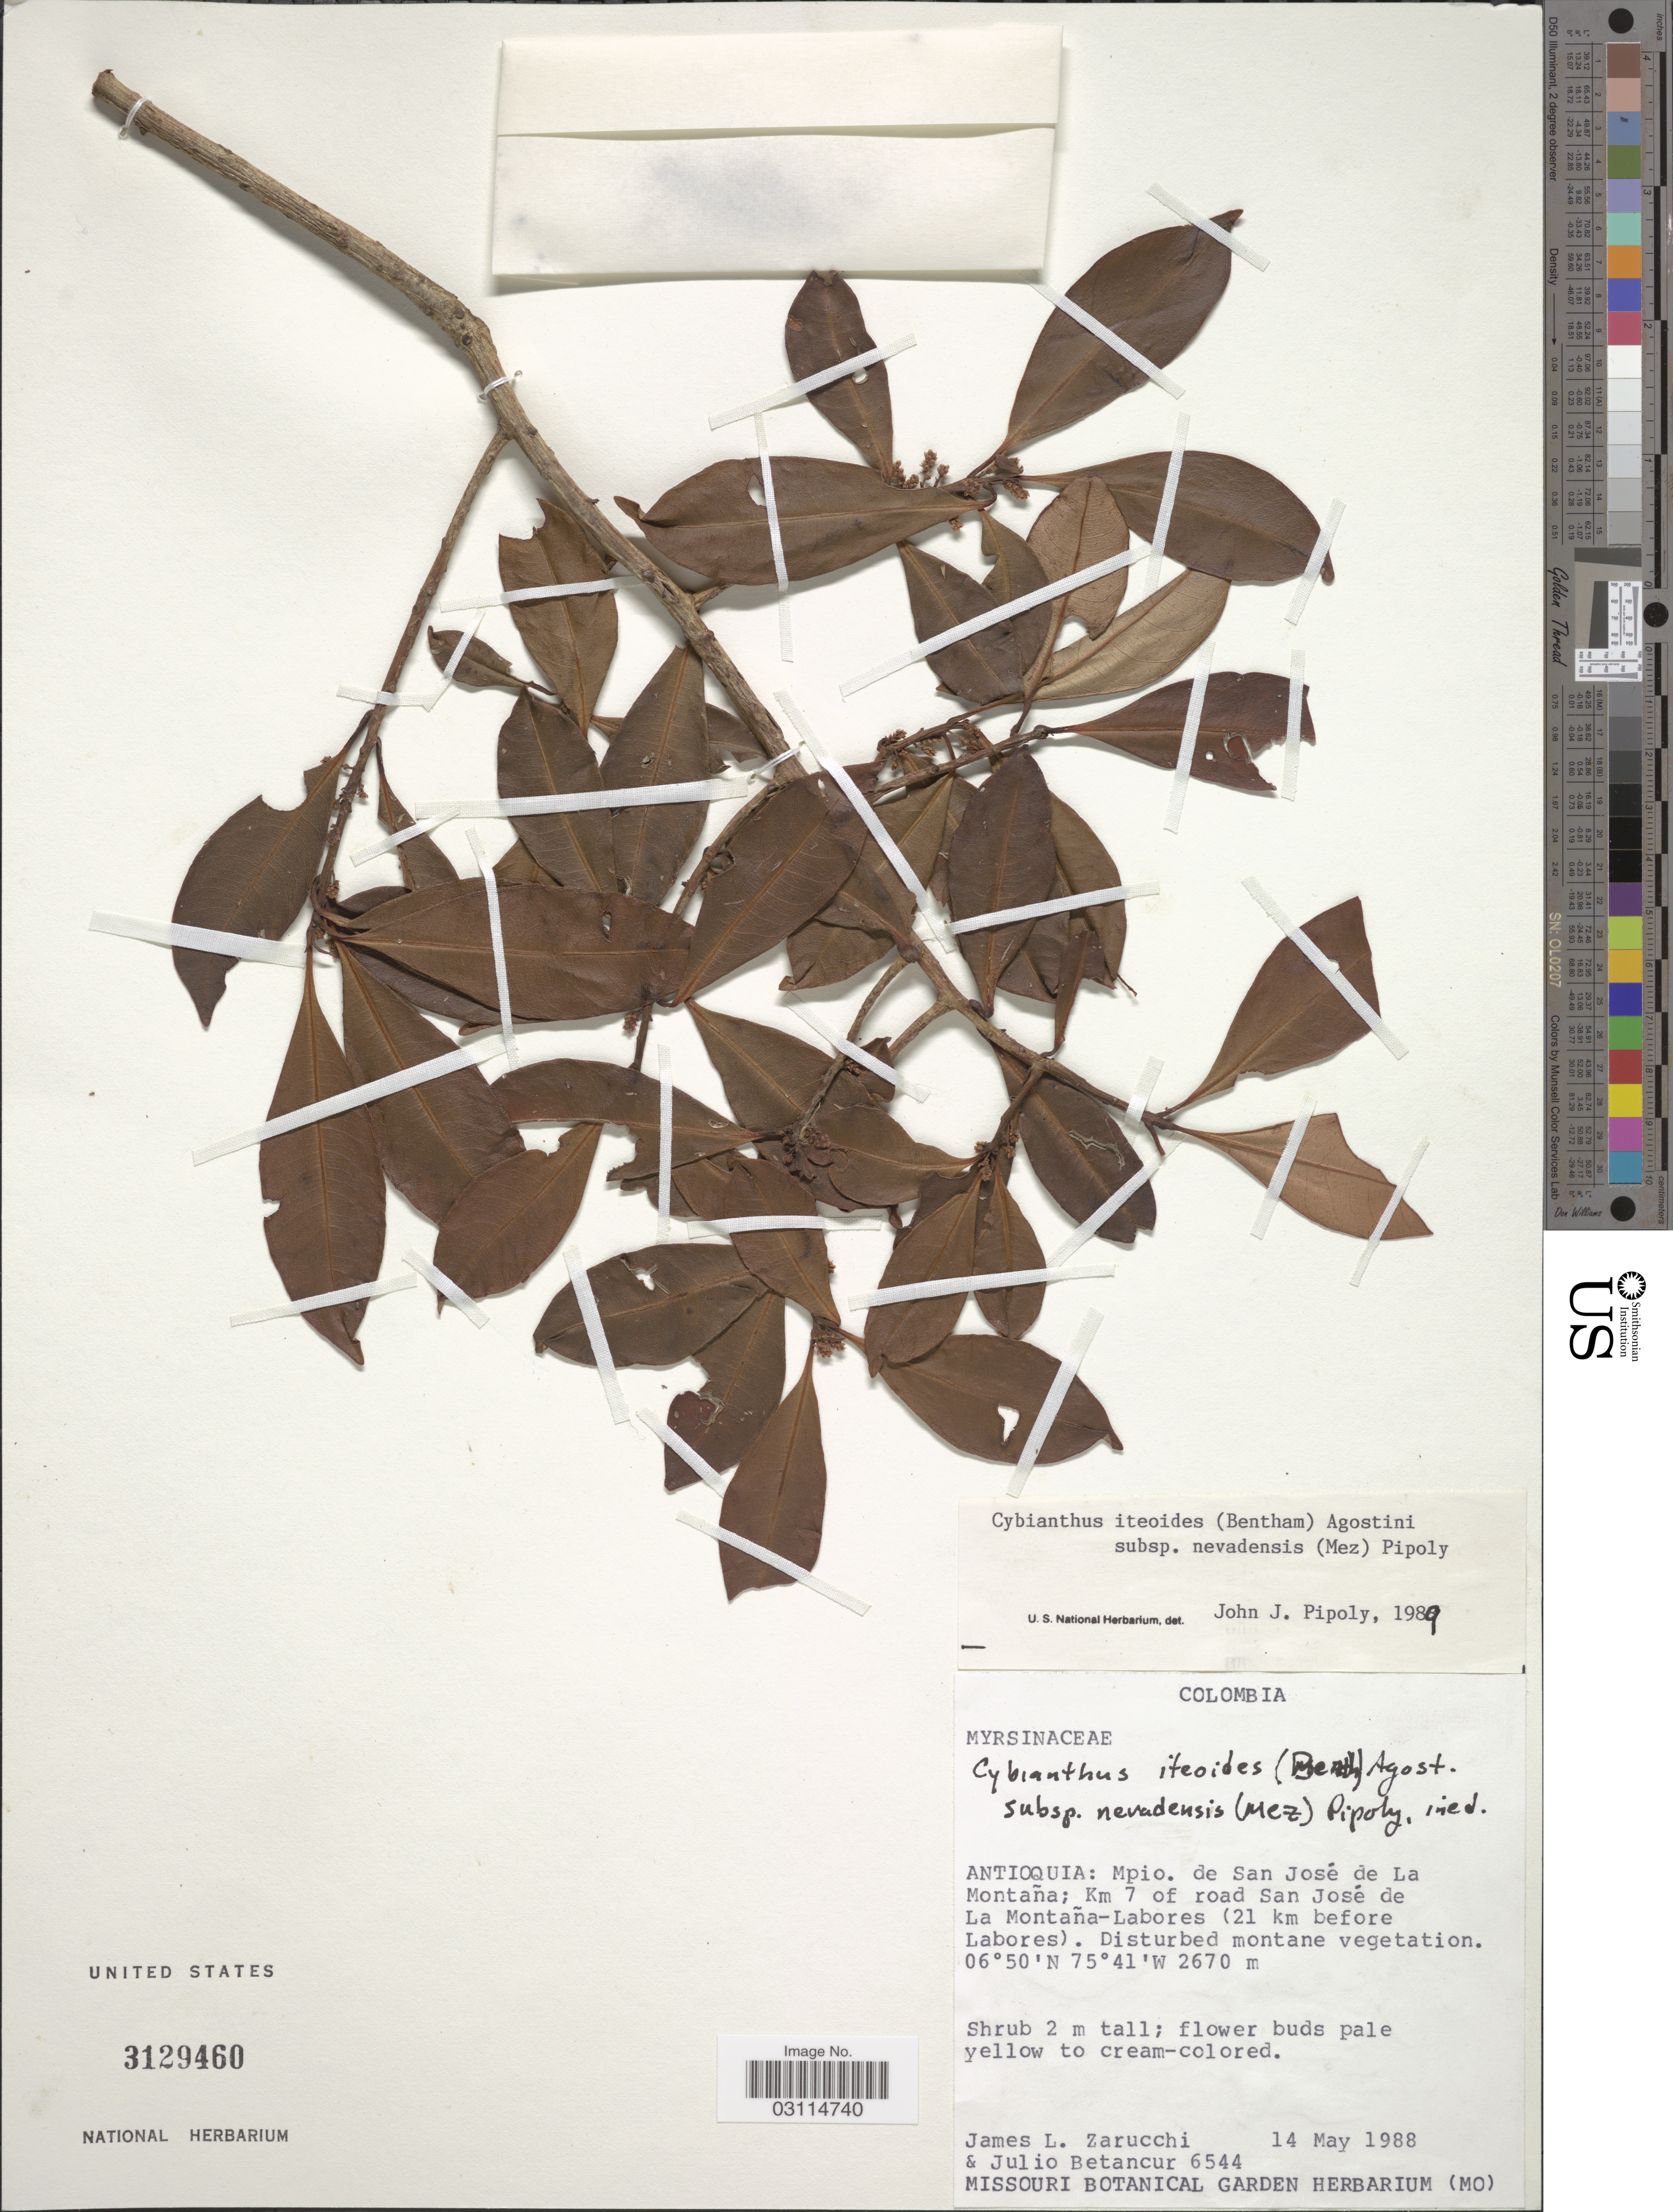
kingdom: Plantae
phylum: Tracheophyta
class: Magnoliopsida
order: Ericales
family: Primulaceae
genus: Cybianthus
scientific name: Cybianthus iteoides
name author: (Benth.) G. Agostini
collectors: J. L. Zarucchi & J. Betancur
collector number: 6544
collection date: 1988-05-14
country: Colombia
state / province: Antioquia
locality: Mpio. de San José de La Montaña; Km 7 of road San José de La Montaña-Labores (21 km before Labores).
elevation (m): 2670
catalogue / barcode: US 3129460